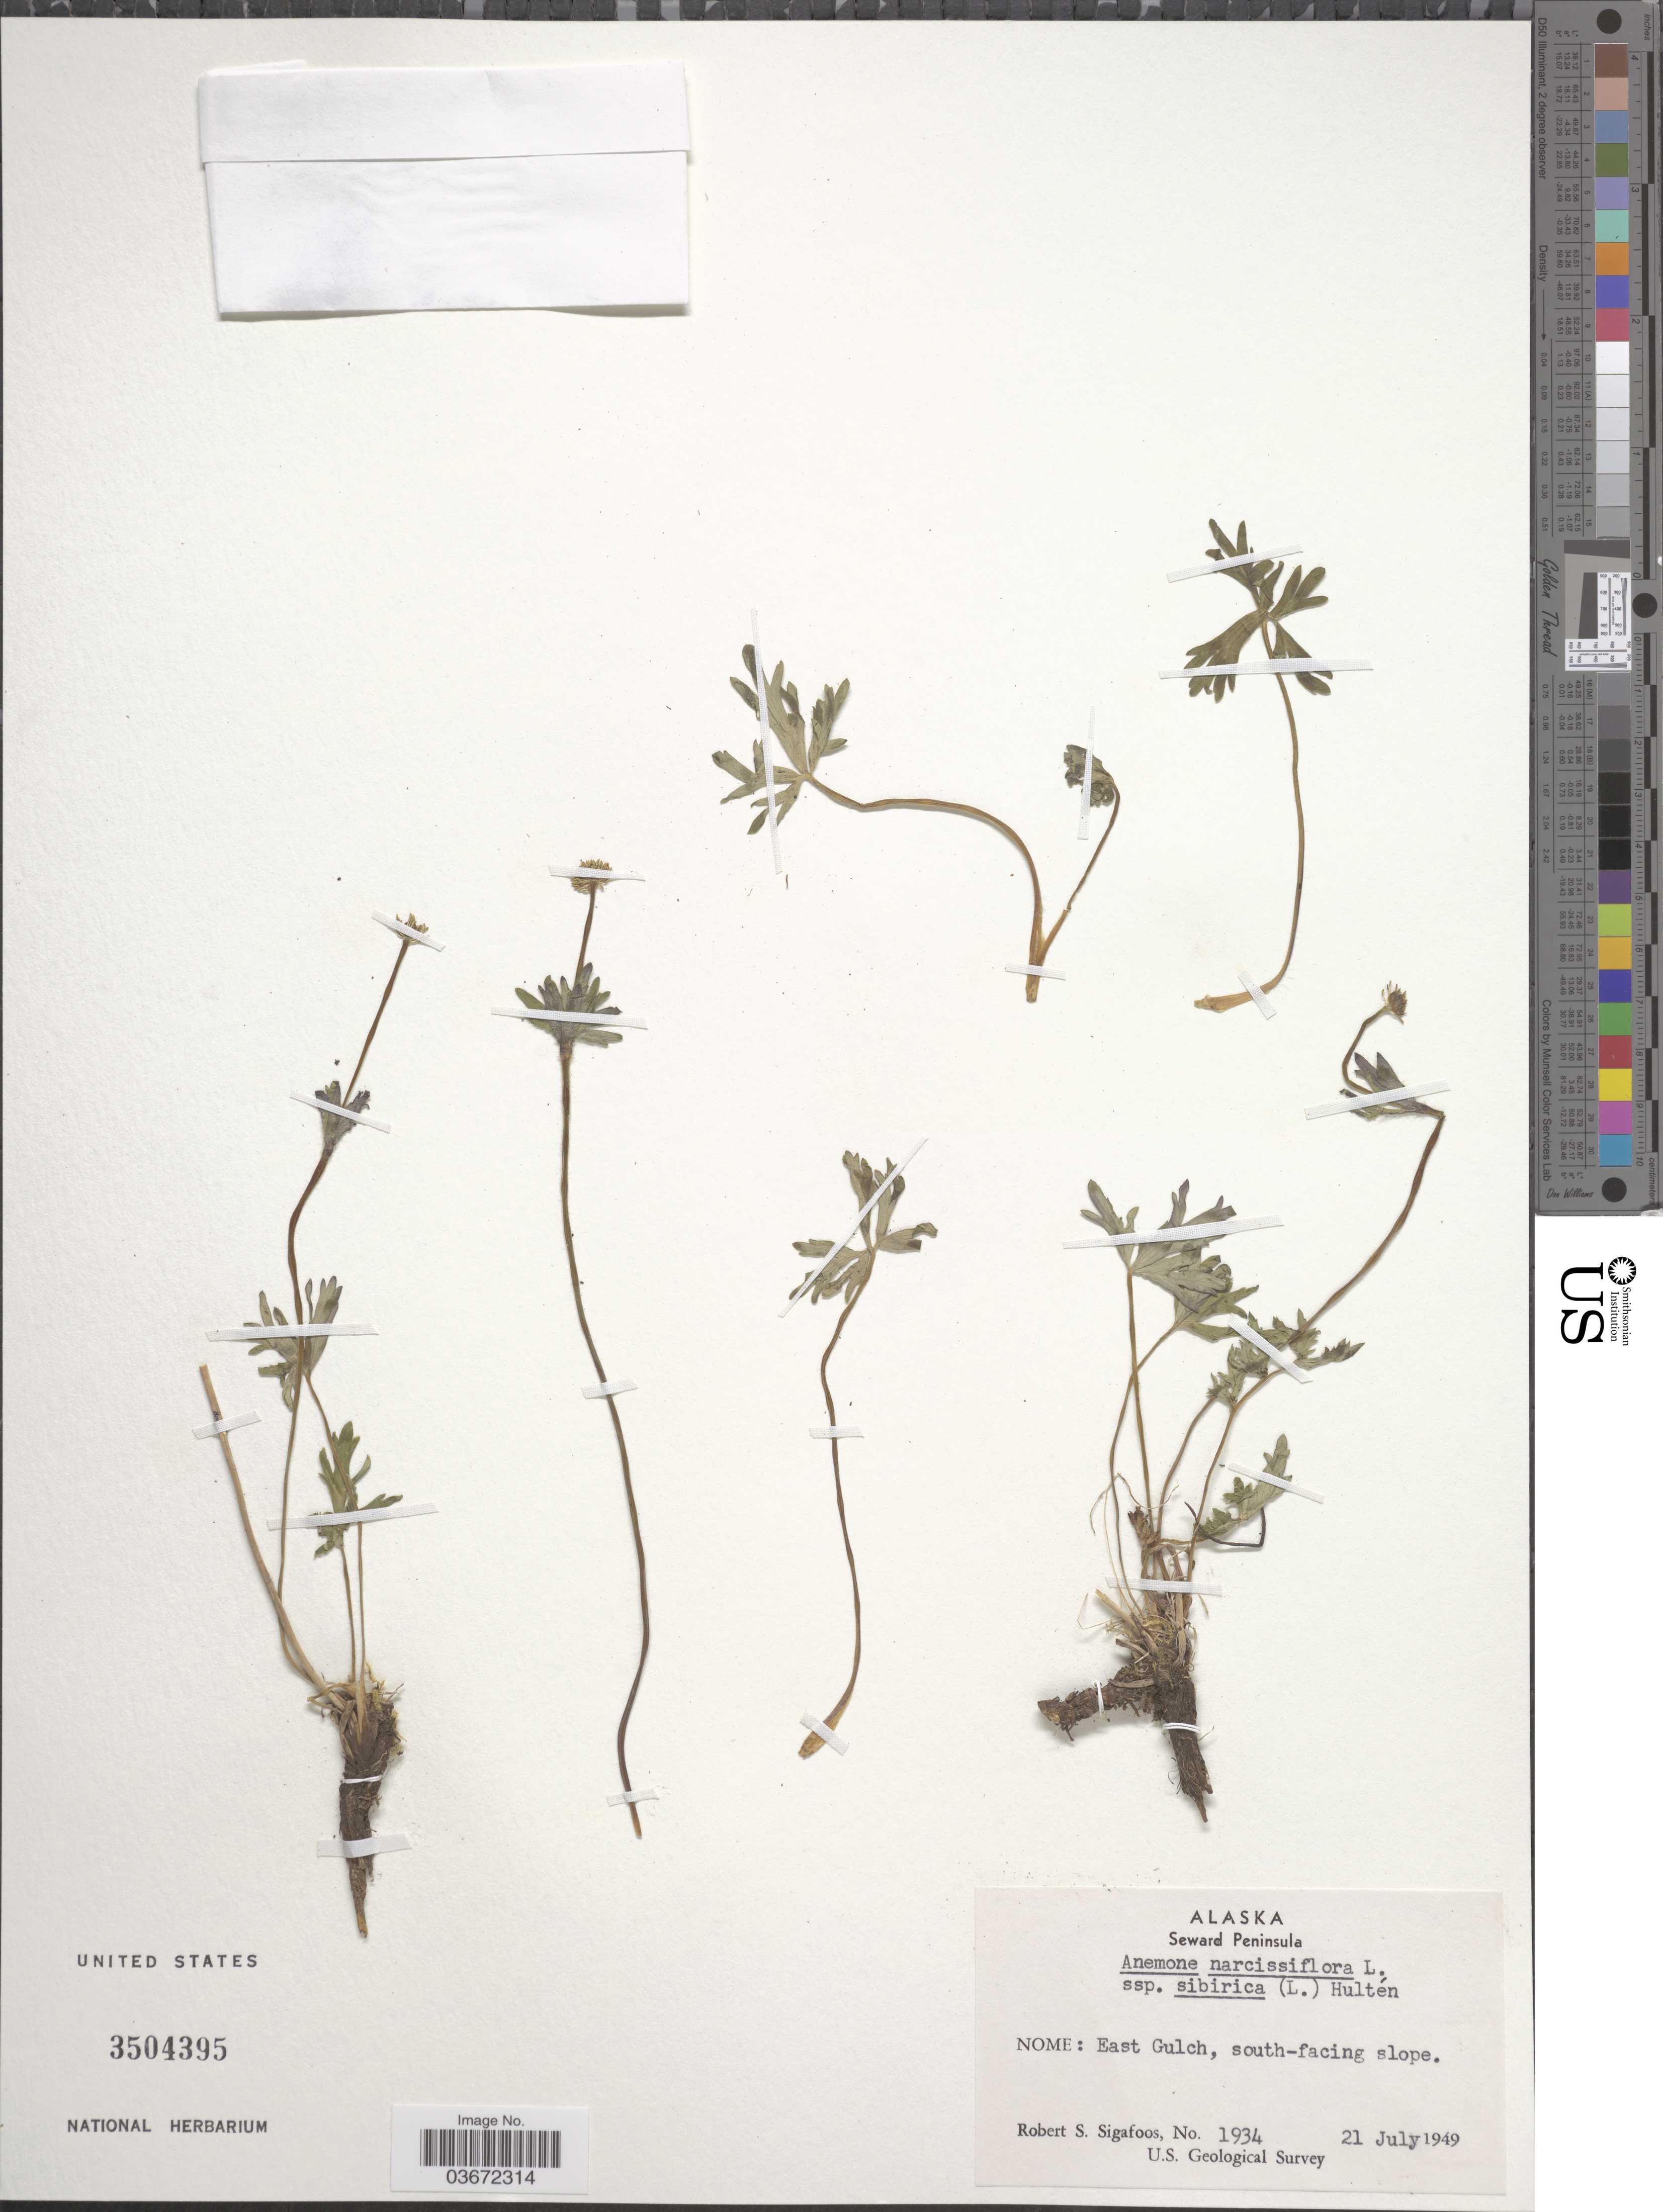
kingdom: Plantae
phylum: Tracheophyta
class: Magnoliopsida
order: Ranunculales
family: Ranunculaceae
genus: Anemone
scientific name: Anemone narcissiflora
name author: L.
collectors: R. Sigafoos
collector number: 1934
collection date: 1949-07-21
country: United States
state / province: Alaska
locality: Seward Peninsula. Nome: East Gulch, south-facing slope.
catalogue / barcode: US 3504395